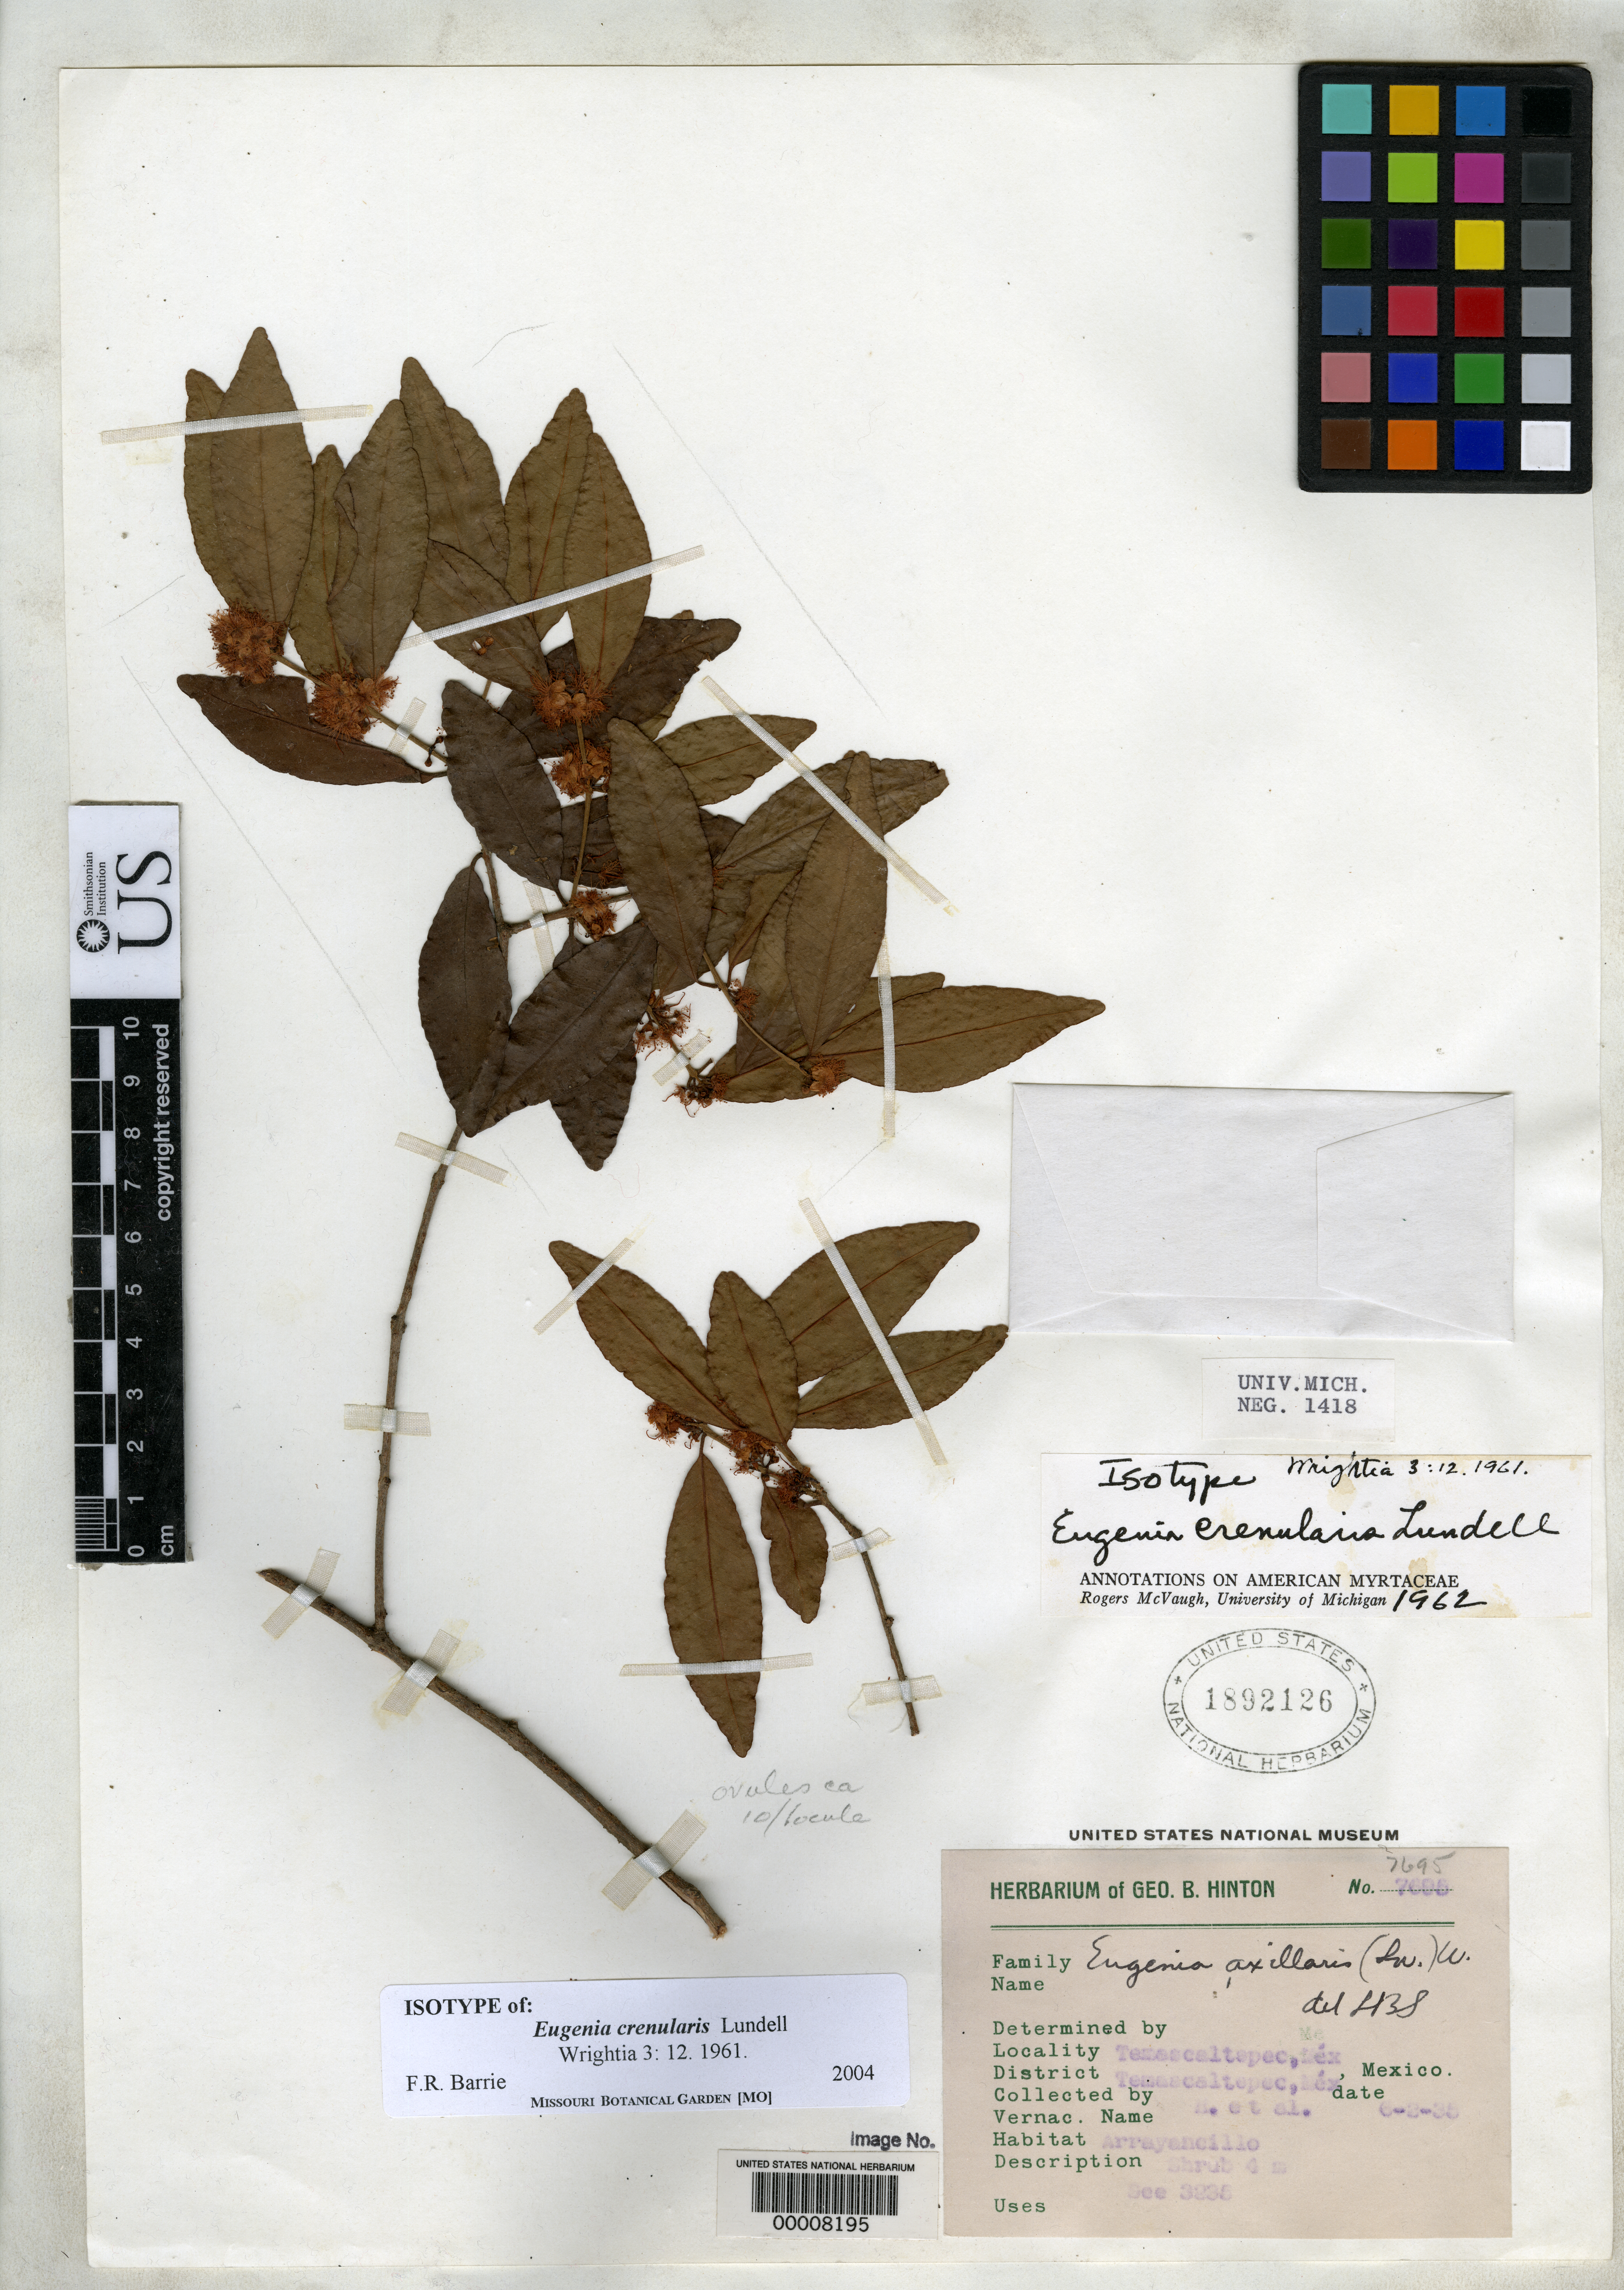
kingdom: Plantae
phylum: Tracheophyta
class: Magnoliopsida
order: Myrtales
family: Myrtaceae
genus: Eugenia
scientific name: Eugenia crenularis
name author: Lundell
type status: Isotype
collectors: G. B. Hinton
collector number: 7695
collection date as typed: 1935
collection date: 1935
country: Mexico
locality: Temas Caltepec.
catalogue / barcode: US 1892126